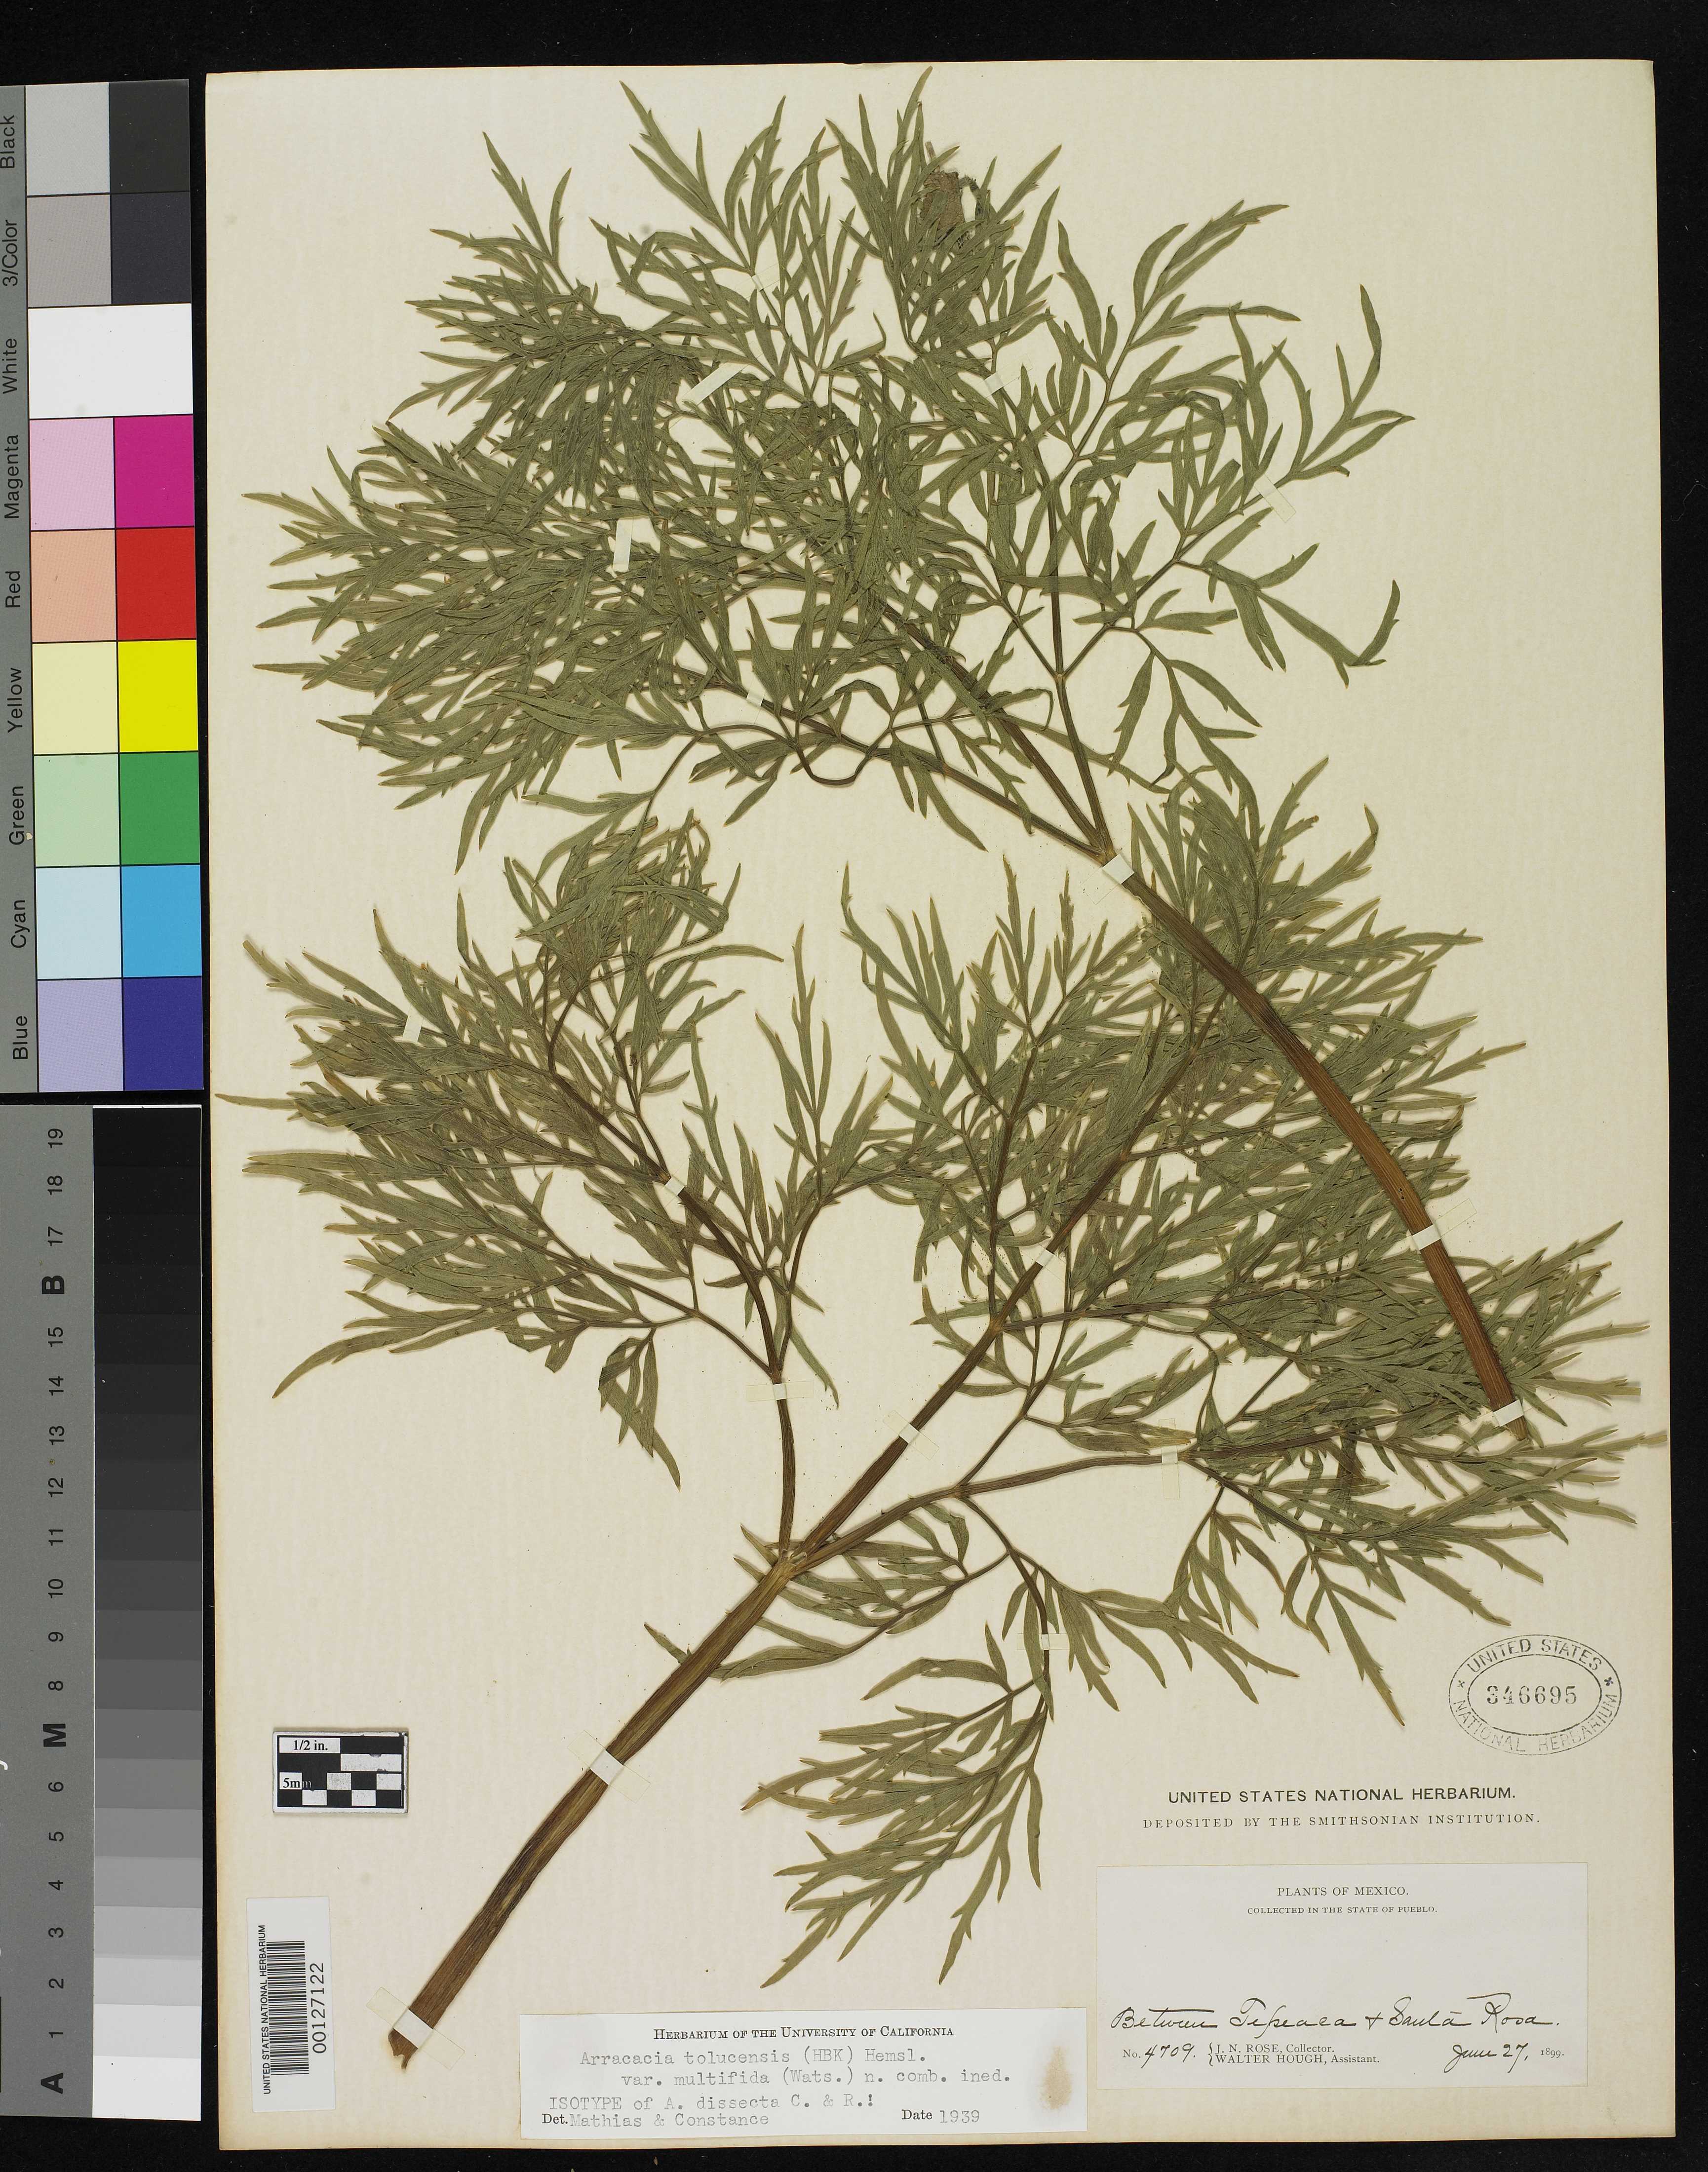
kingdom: Plantae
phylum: Tracheophyta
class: Magnoliopsida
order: Apiales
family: Apiaceae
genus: Arracacia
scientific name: Arracacia dissecta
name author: J.M. Coult. & Rose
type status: Type Collection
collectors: J. N. Rose & W. Hough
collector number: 4709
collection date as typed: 27 Jun 1899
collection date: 1899-06-27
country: Mexico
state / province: Puebla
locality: Between Tepeaca and Santa Rosa.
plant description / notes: One of five original, consecutively numbered sheets at US (USNH 346693-346697). USNH 346693 annotated by Mathias & Constance as "TYPE" (and the others as isotypes) but no sheet is indicated as the (holo)type by protologue citation or original annotations.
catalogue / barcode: US 346695